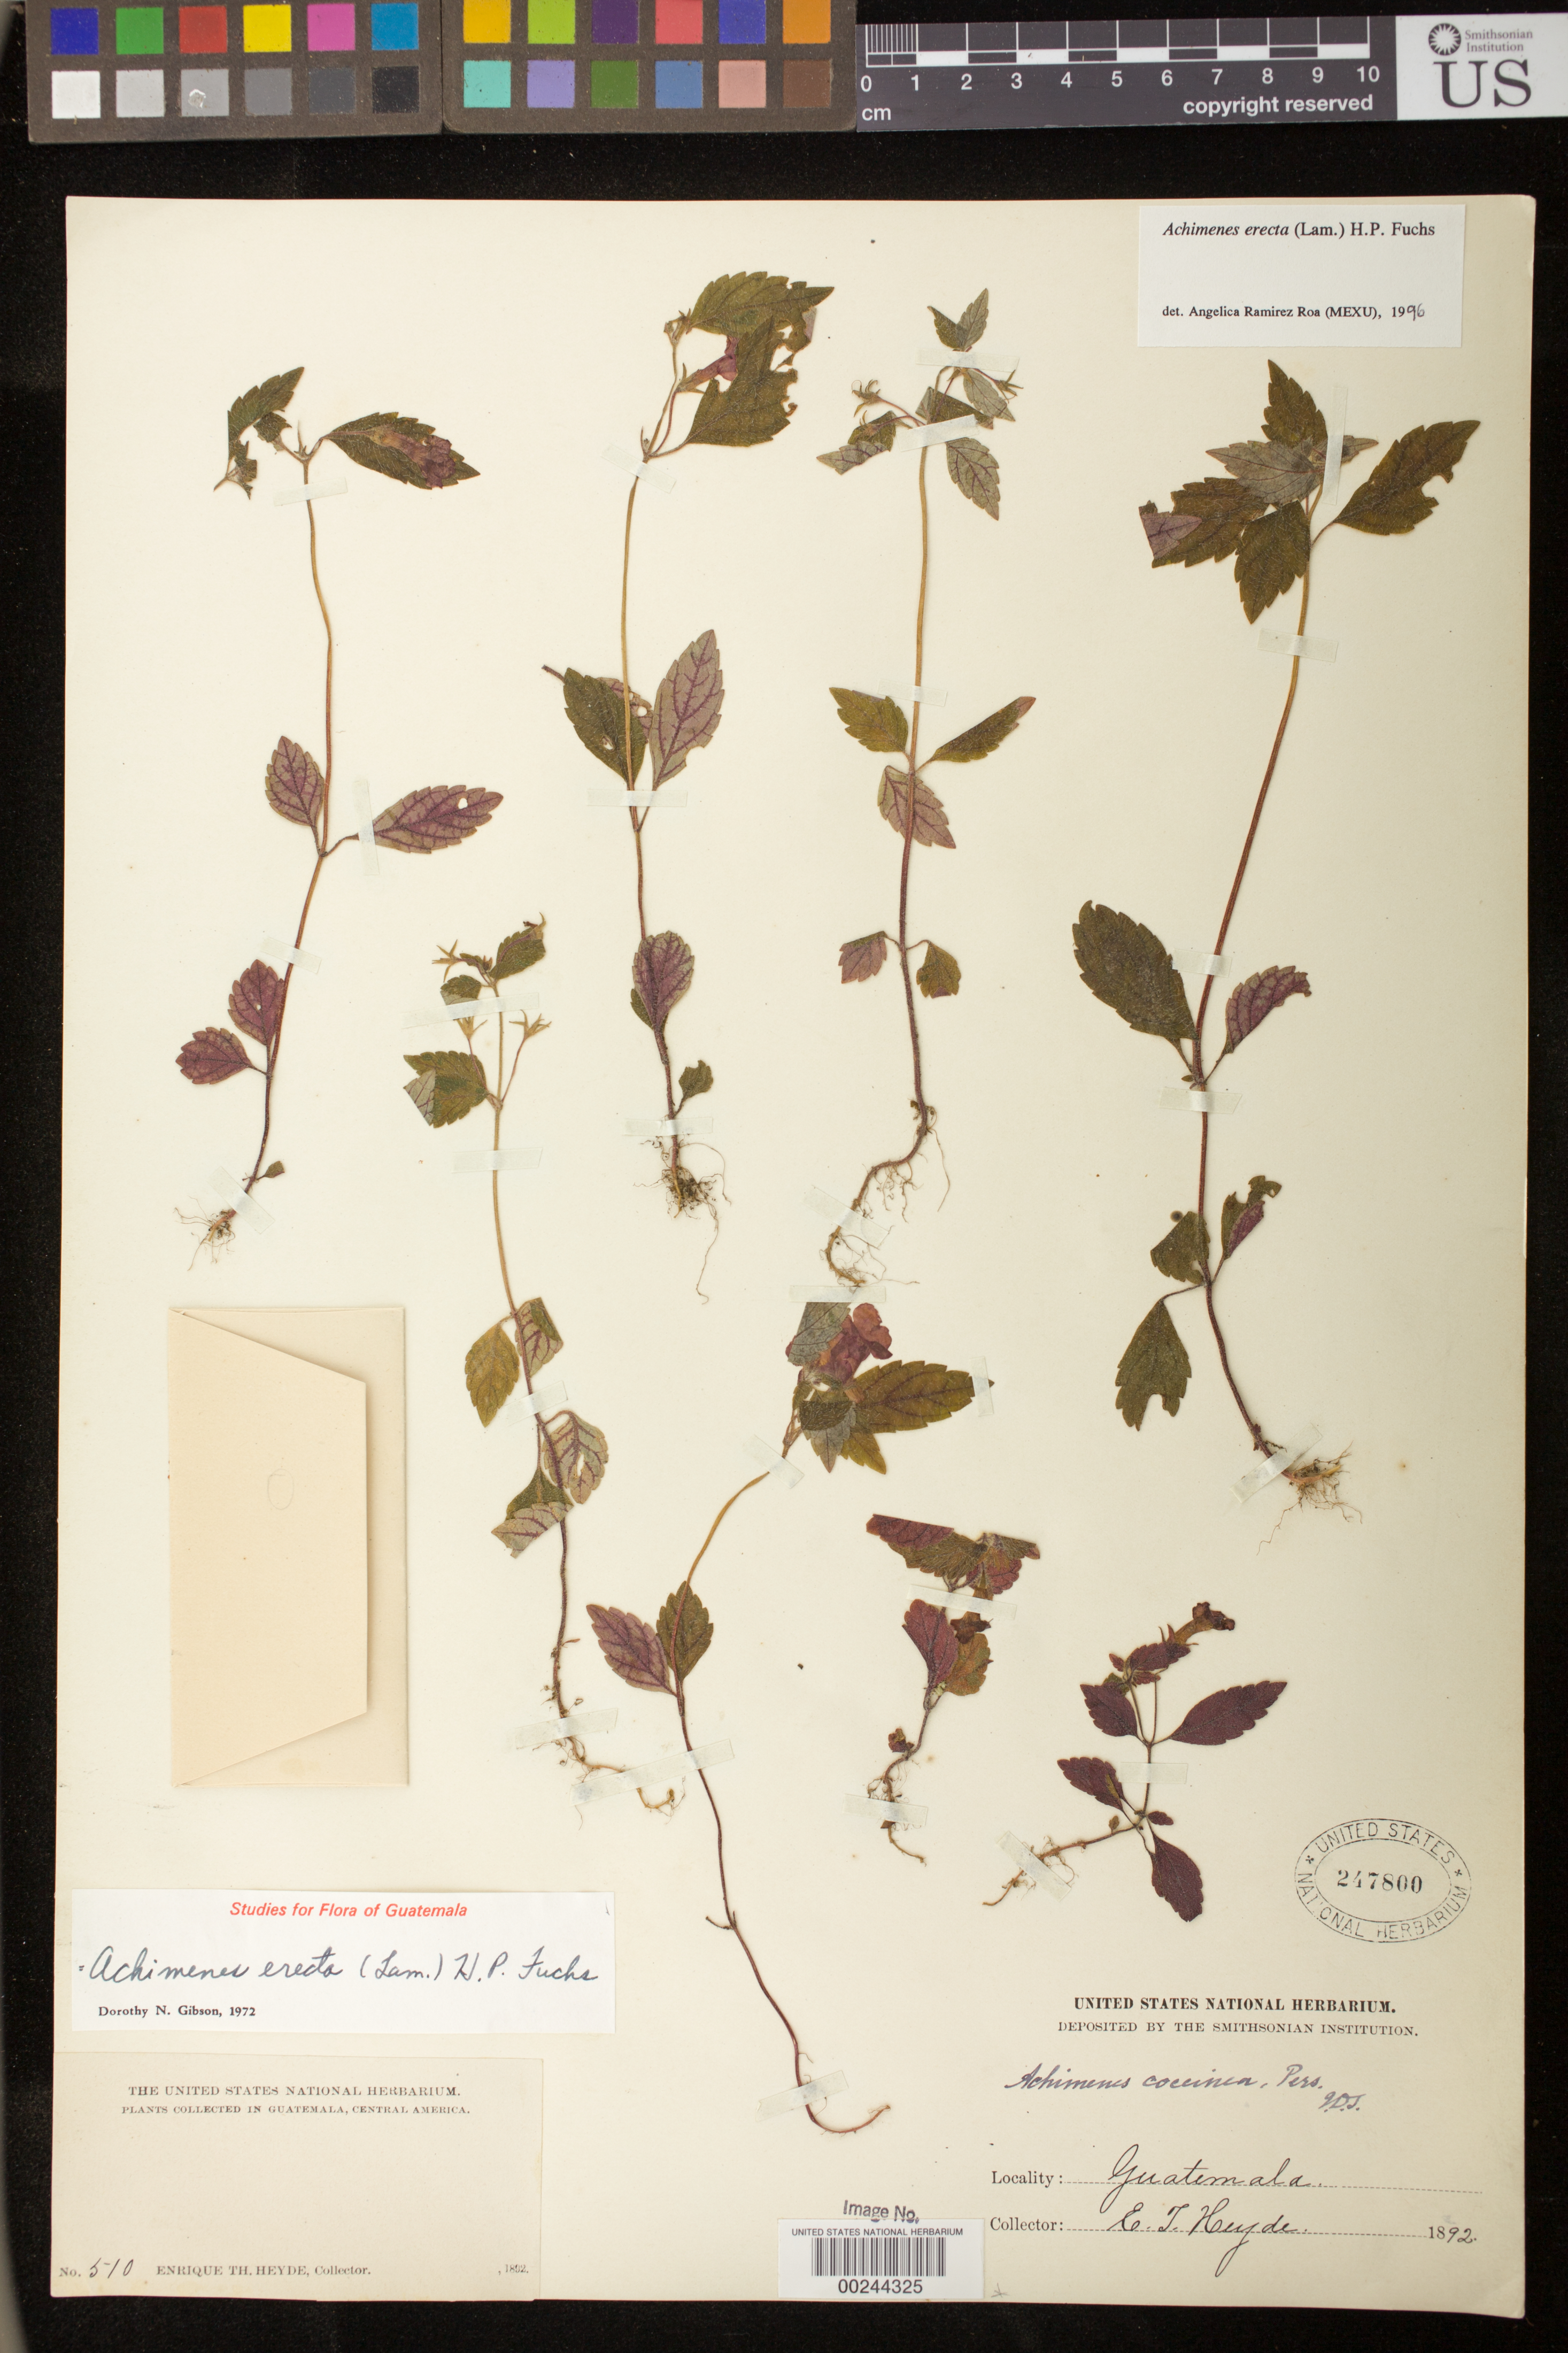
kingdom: Plantae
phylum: Tracheophyta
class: Magnoliopsida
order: Lamiales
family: Gesneriaceae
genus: Achimenes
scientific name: Achimenes erecta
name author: (Lam.) H.P. Fuchs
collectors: E. T. Heyde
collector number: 510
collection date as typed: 1892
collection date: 1892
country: Guatemala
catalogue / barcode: US 247800